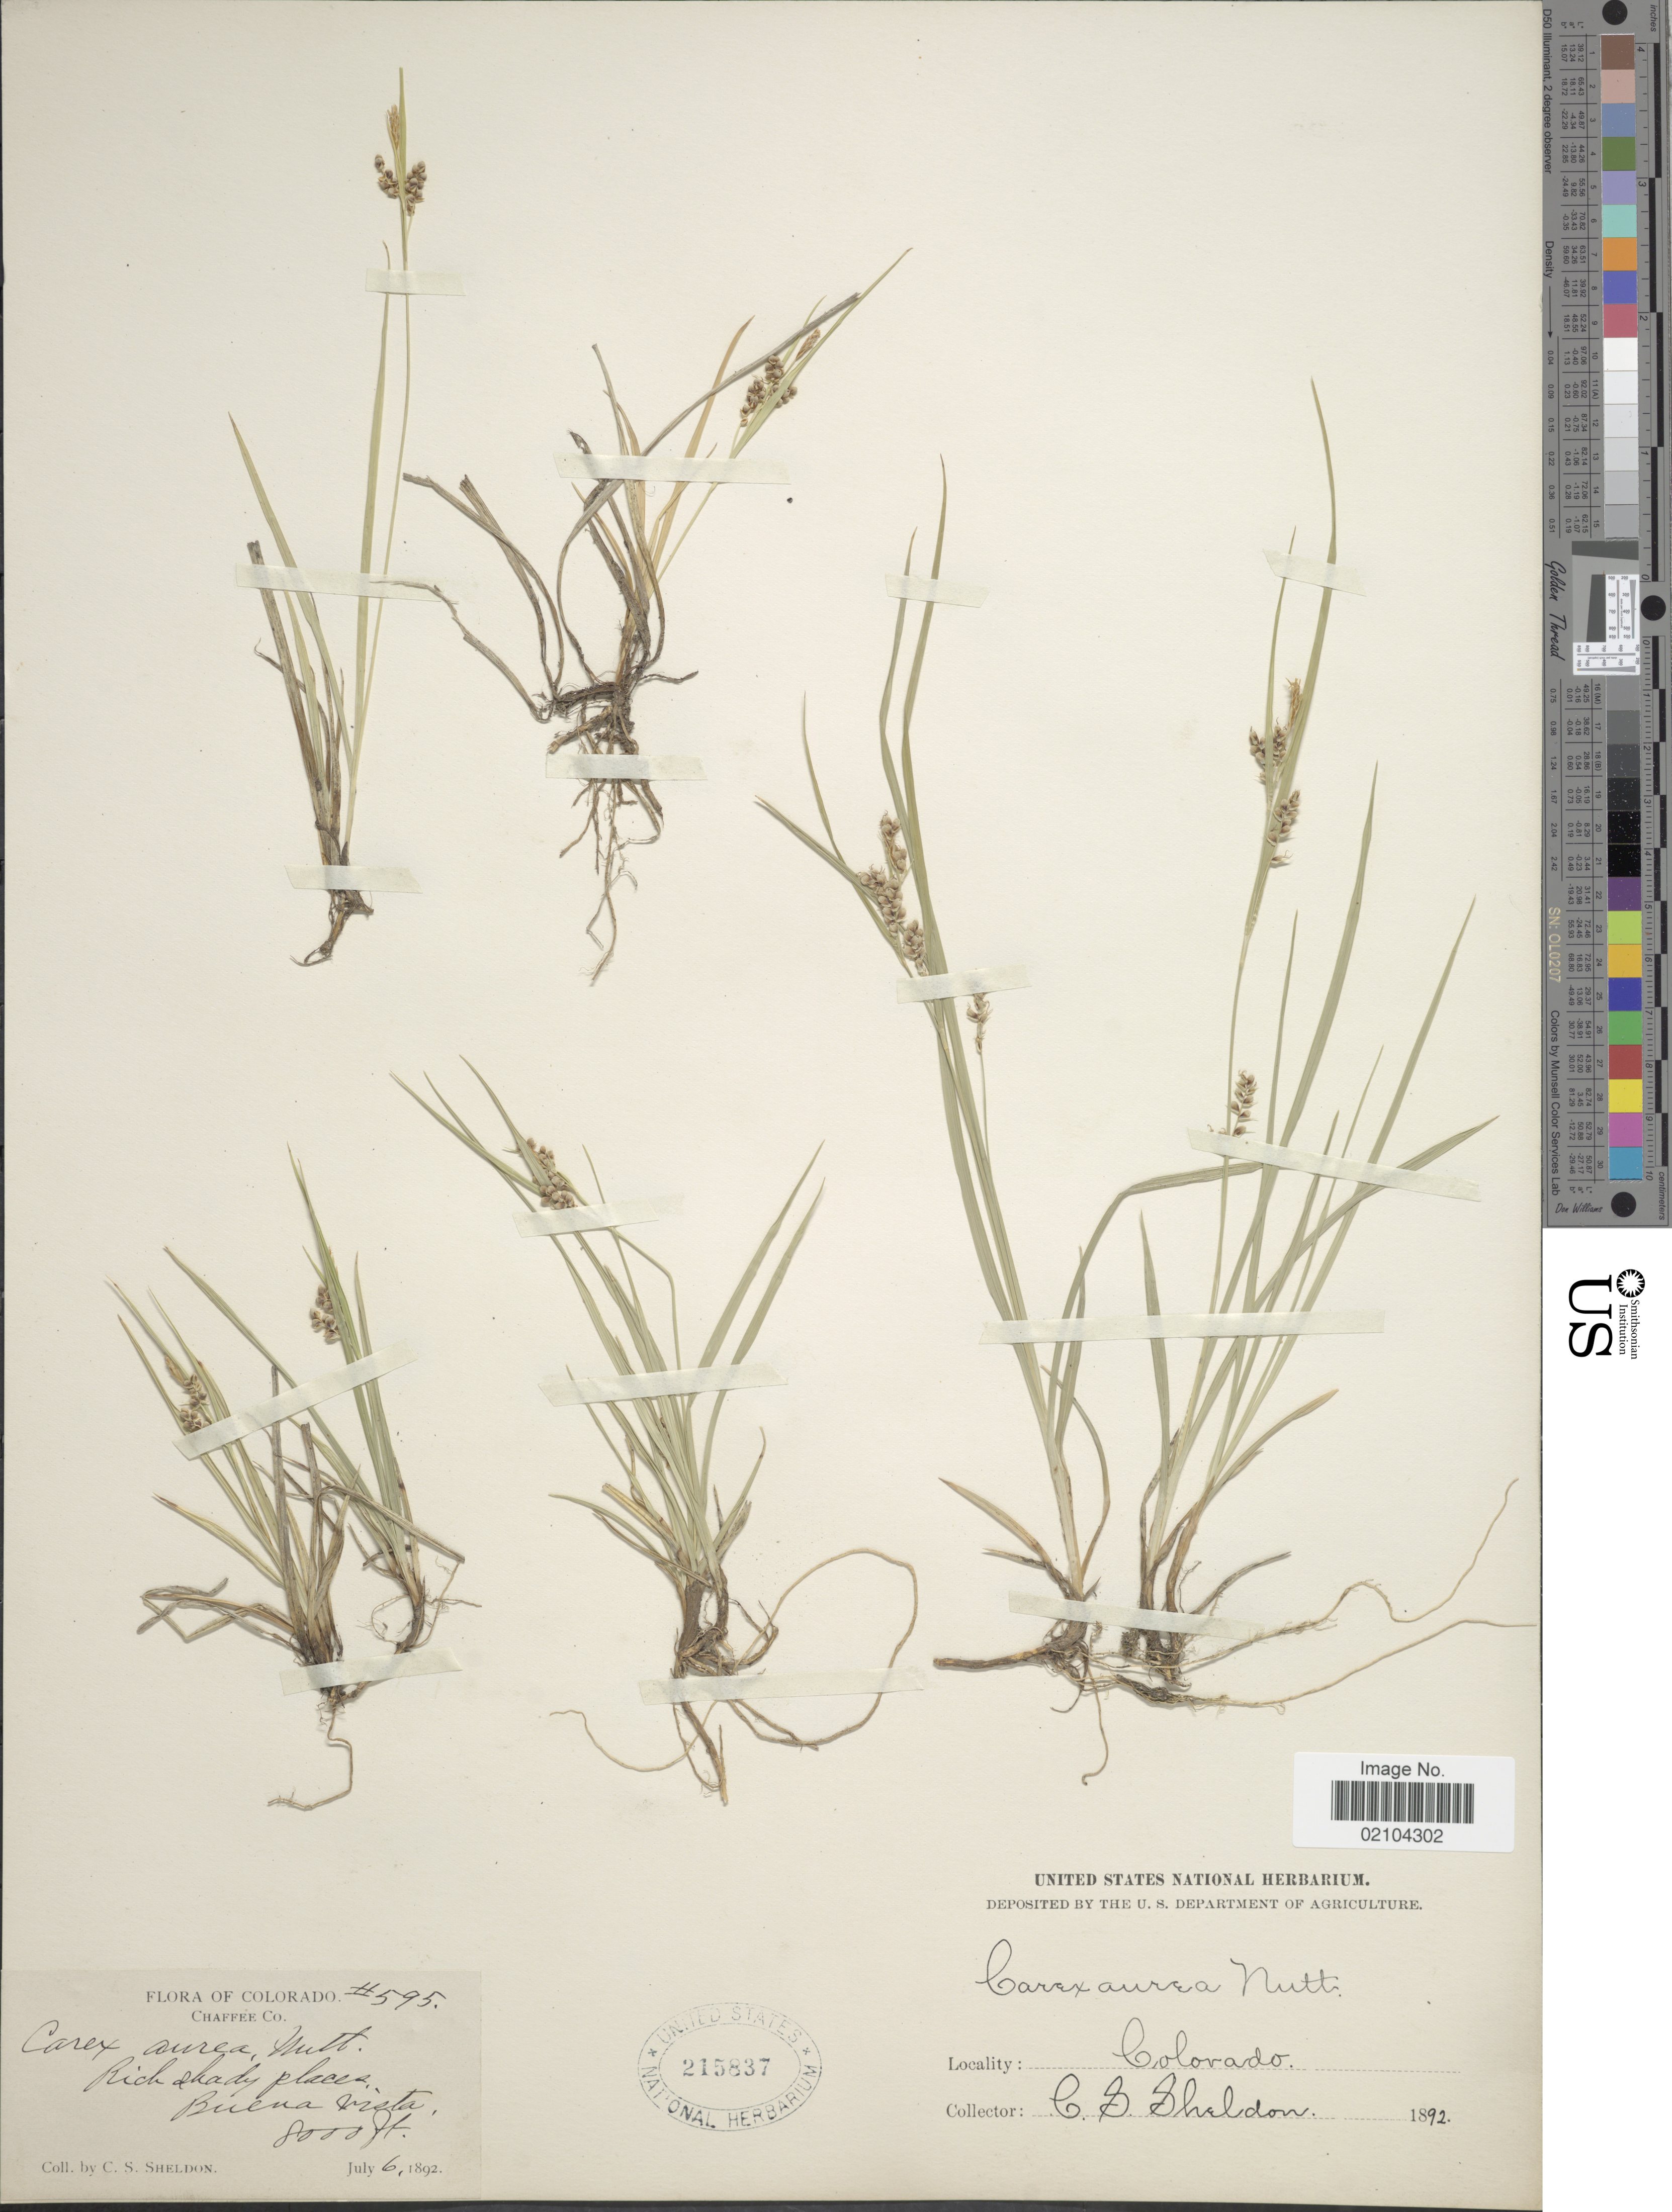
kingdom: Plantae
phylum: Tracheophyta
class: Liliopsida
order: Poales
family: Cyperaceae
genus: Carex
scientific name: Carex aurea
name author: Nutt.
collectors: C. S. Sheldon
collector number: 595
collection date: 1892-07-06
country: United States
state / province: Colorado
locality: Rich shady places. Buena vista. Chaffee Co.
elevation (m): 2438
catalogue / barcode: US 215837